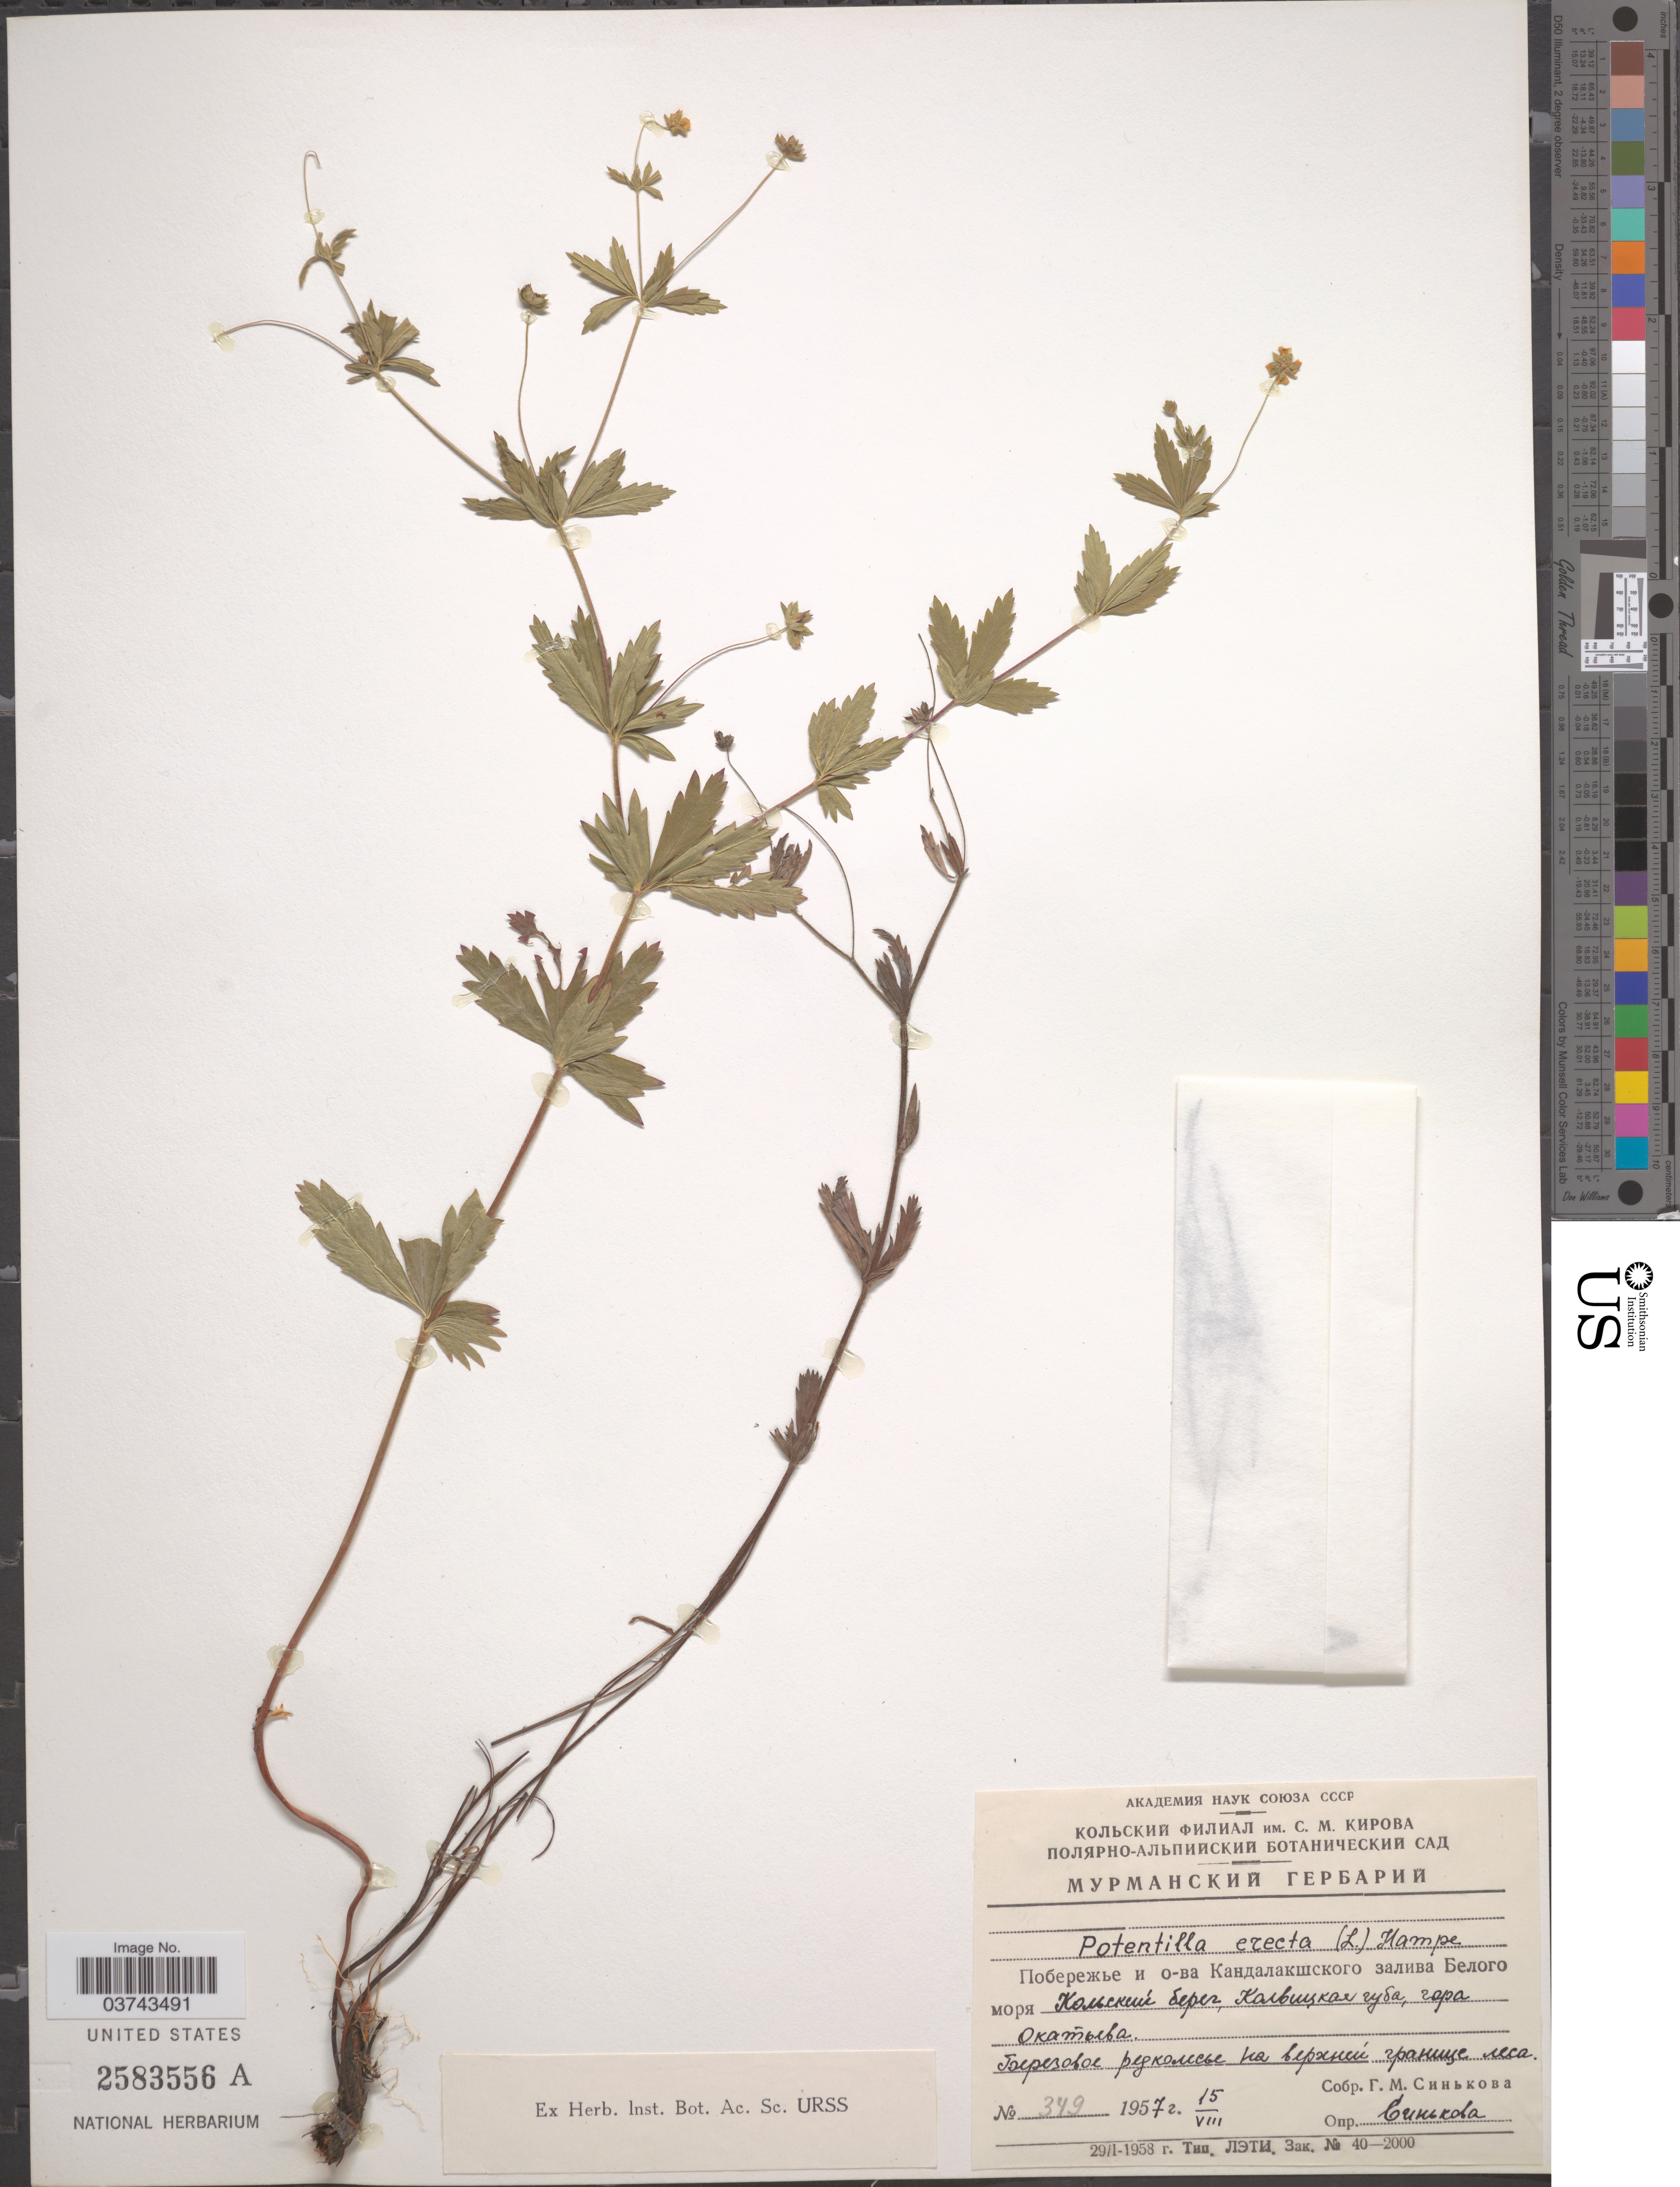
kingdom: Plantae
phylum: Tracheophyta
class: Magnoliopsida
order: Rosales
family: Rosaceae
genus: Potentilla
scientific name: Potentilla erecta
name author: (L.) Raeusch.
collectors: X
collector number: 349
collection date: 1957-08-15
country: Russian Federation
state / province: Murmansk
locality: Kandalaksha Gulf, Kolvitskaya Guba, Okatyeva Mt.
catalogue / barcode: US 2583556A